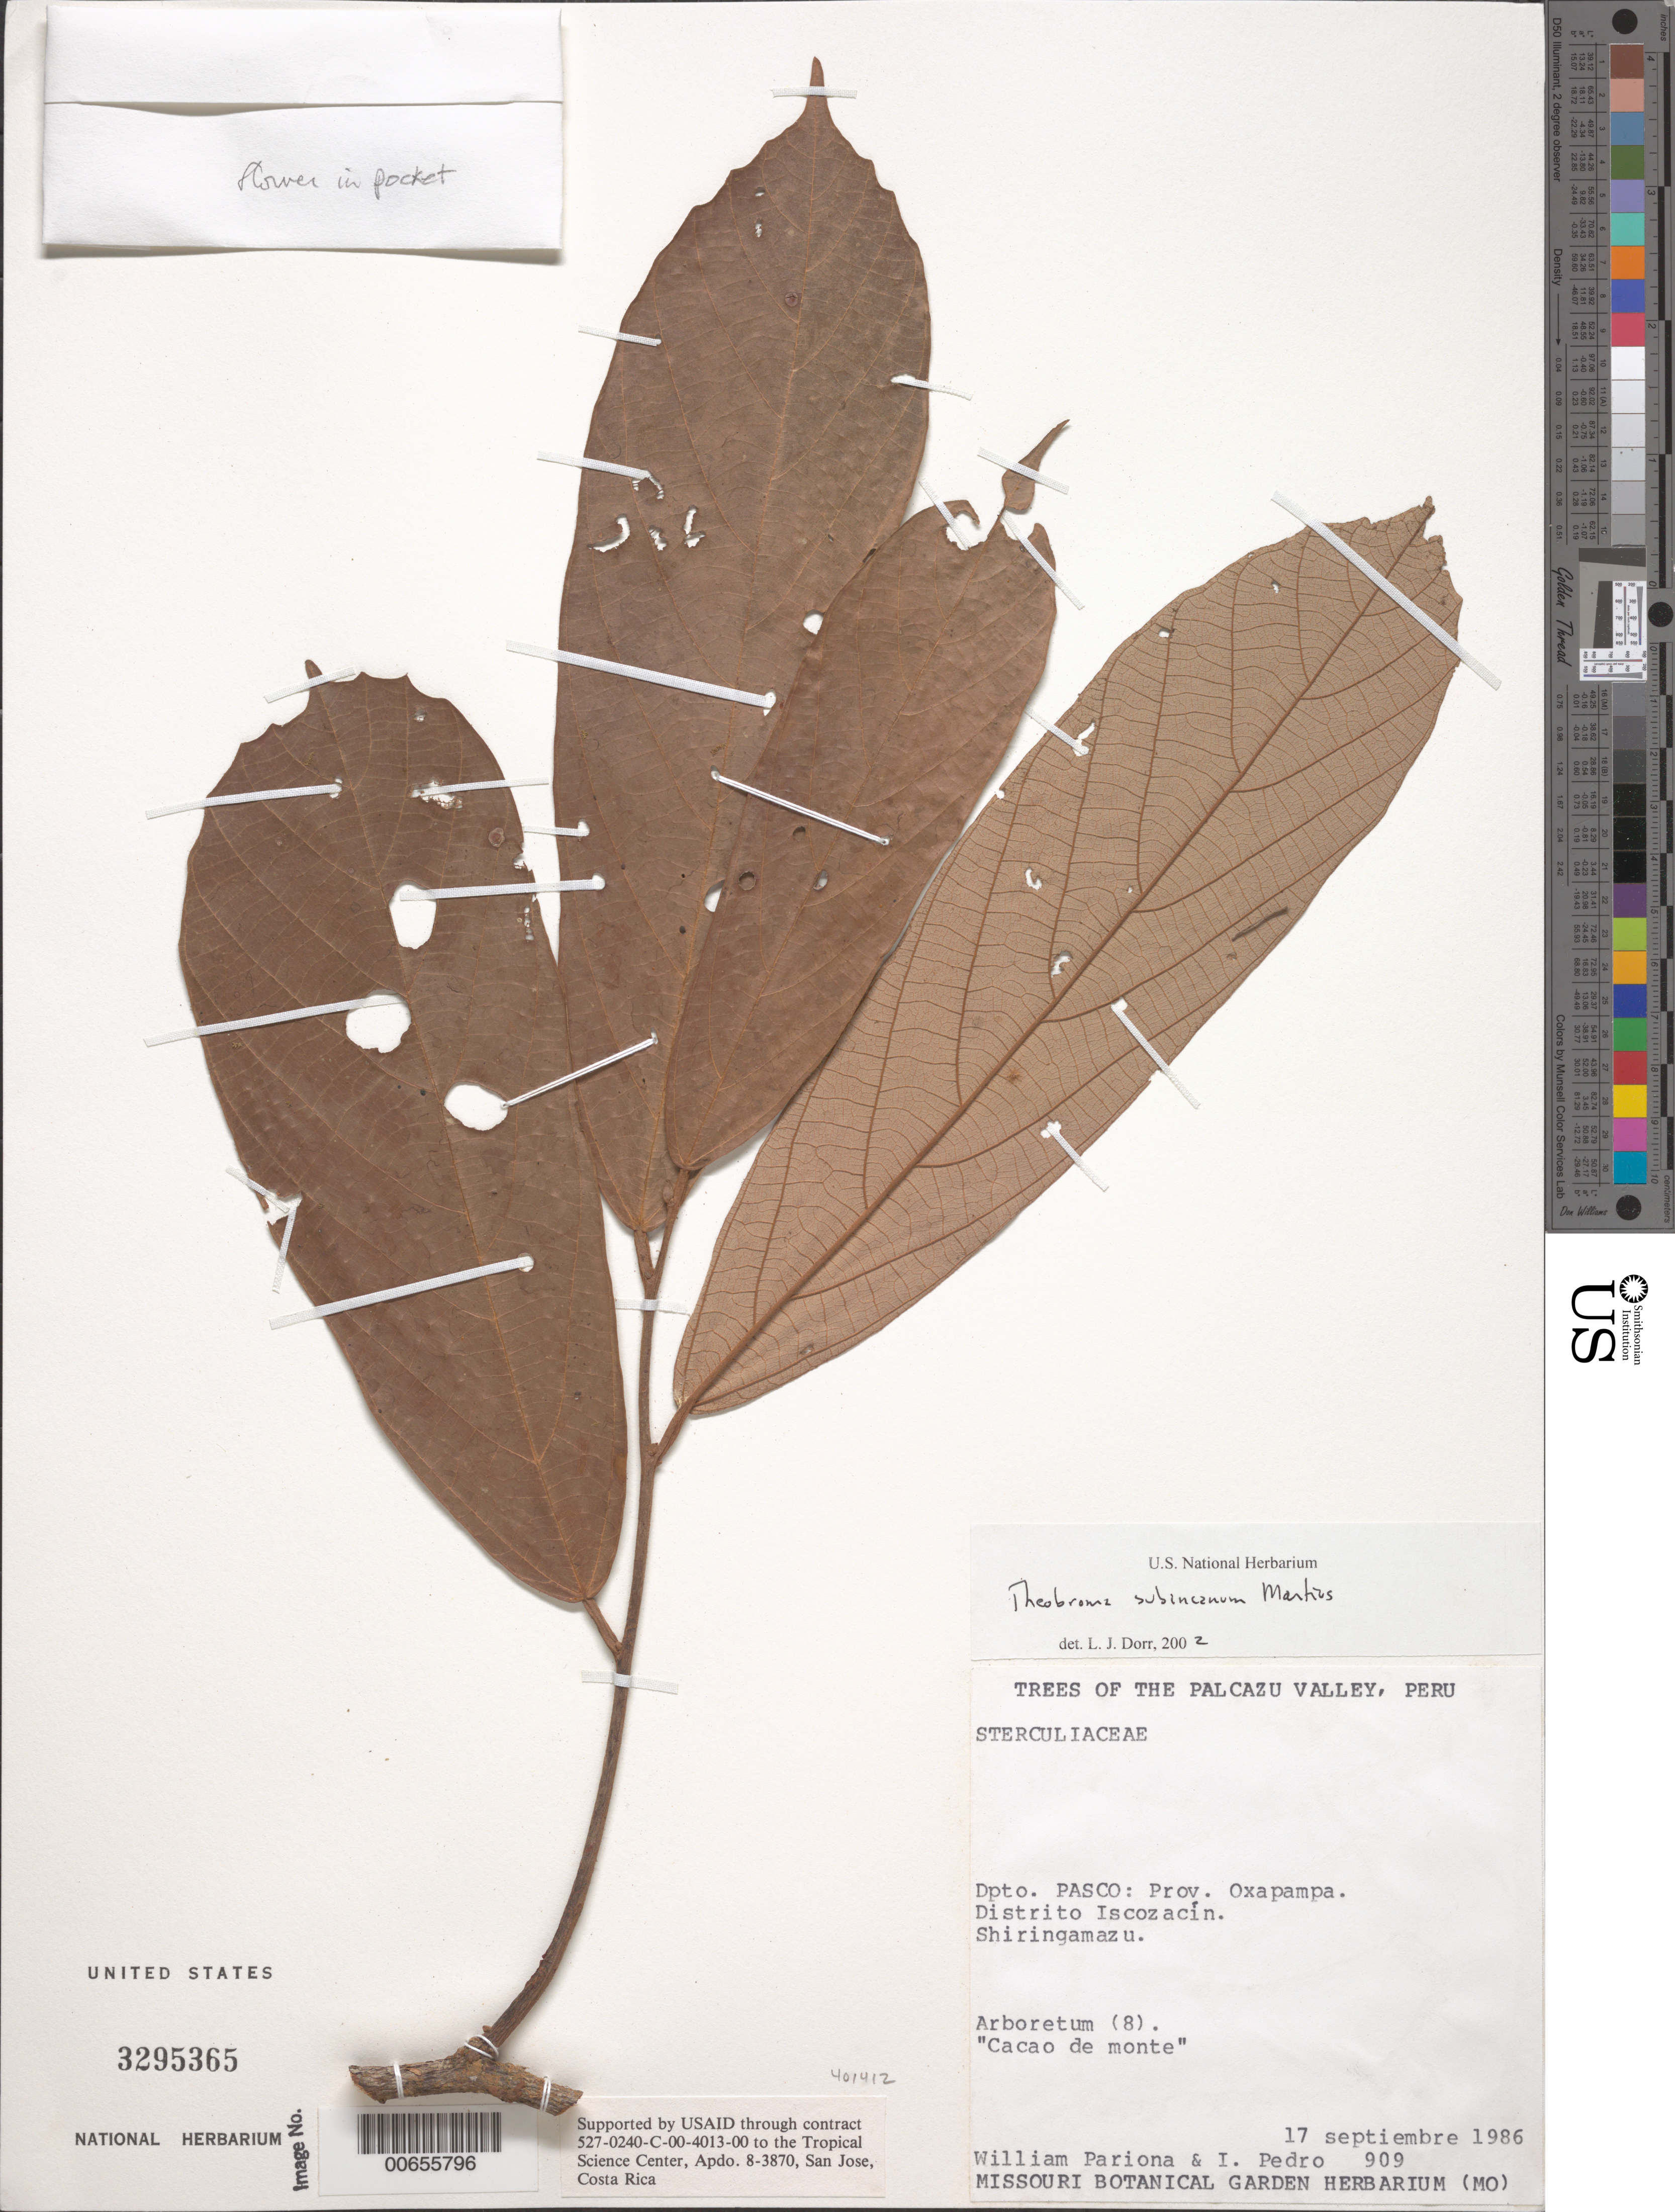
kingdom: Plantae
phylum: Tracheophyta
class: Magnoliopsida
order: Malvales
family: Malvaceae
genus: Theobroma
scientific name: Theobroma subincanum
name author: Mart.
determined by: Dorr, L. J., (BOT), Smithsonian Institution - National Museum of Natural History (UNITED STATES)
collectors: W. Pariona & I. Pedro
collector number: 909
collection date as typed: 17 Sep 1986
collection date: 1986-09-17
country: Peru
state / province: Pasco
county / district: Oxapampa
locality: Distr. Iscozacín. Palcazu Valley. Shiringamazu. Arboretum (8)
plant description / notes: Common name: Cacao de Monte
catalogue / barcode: US 3295365